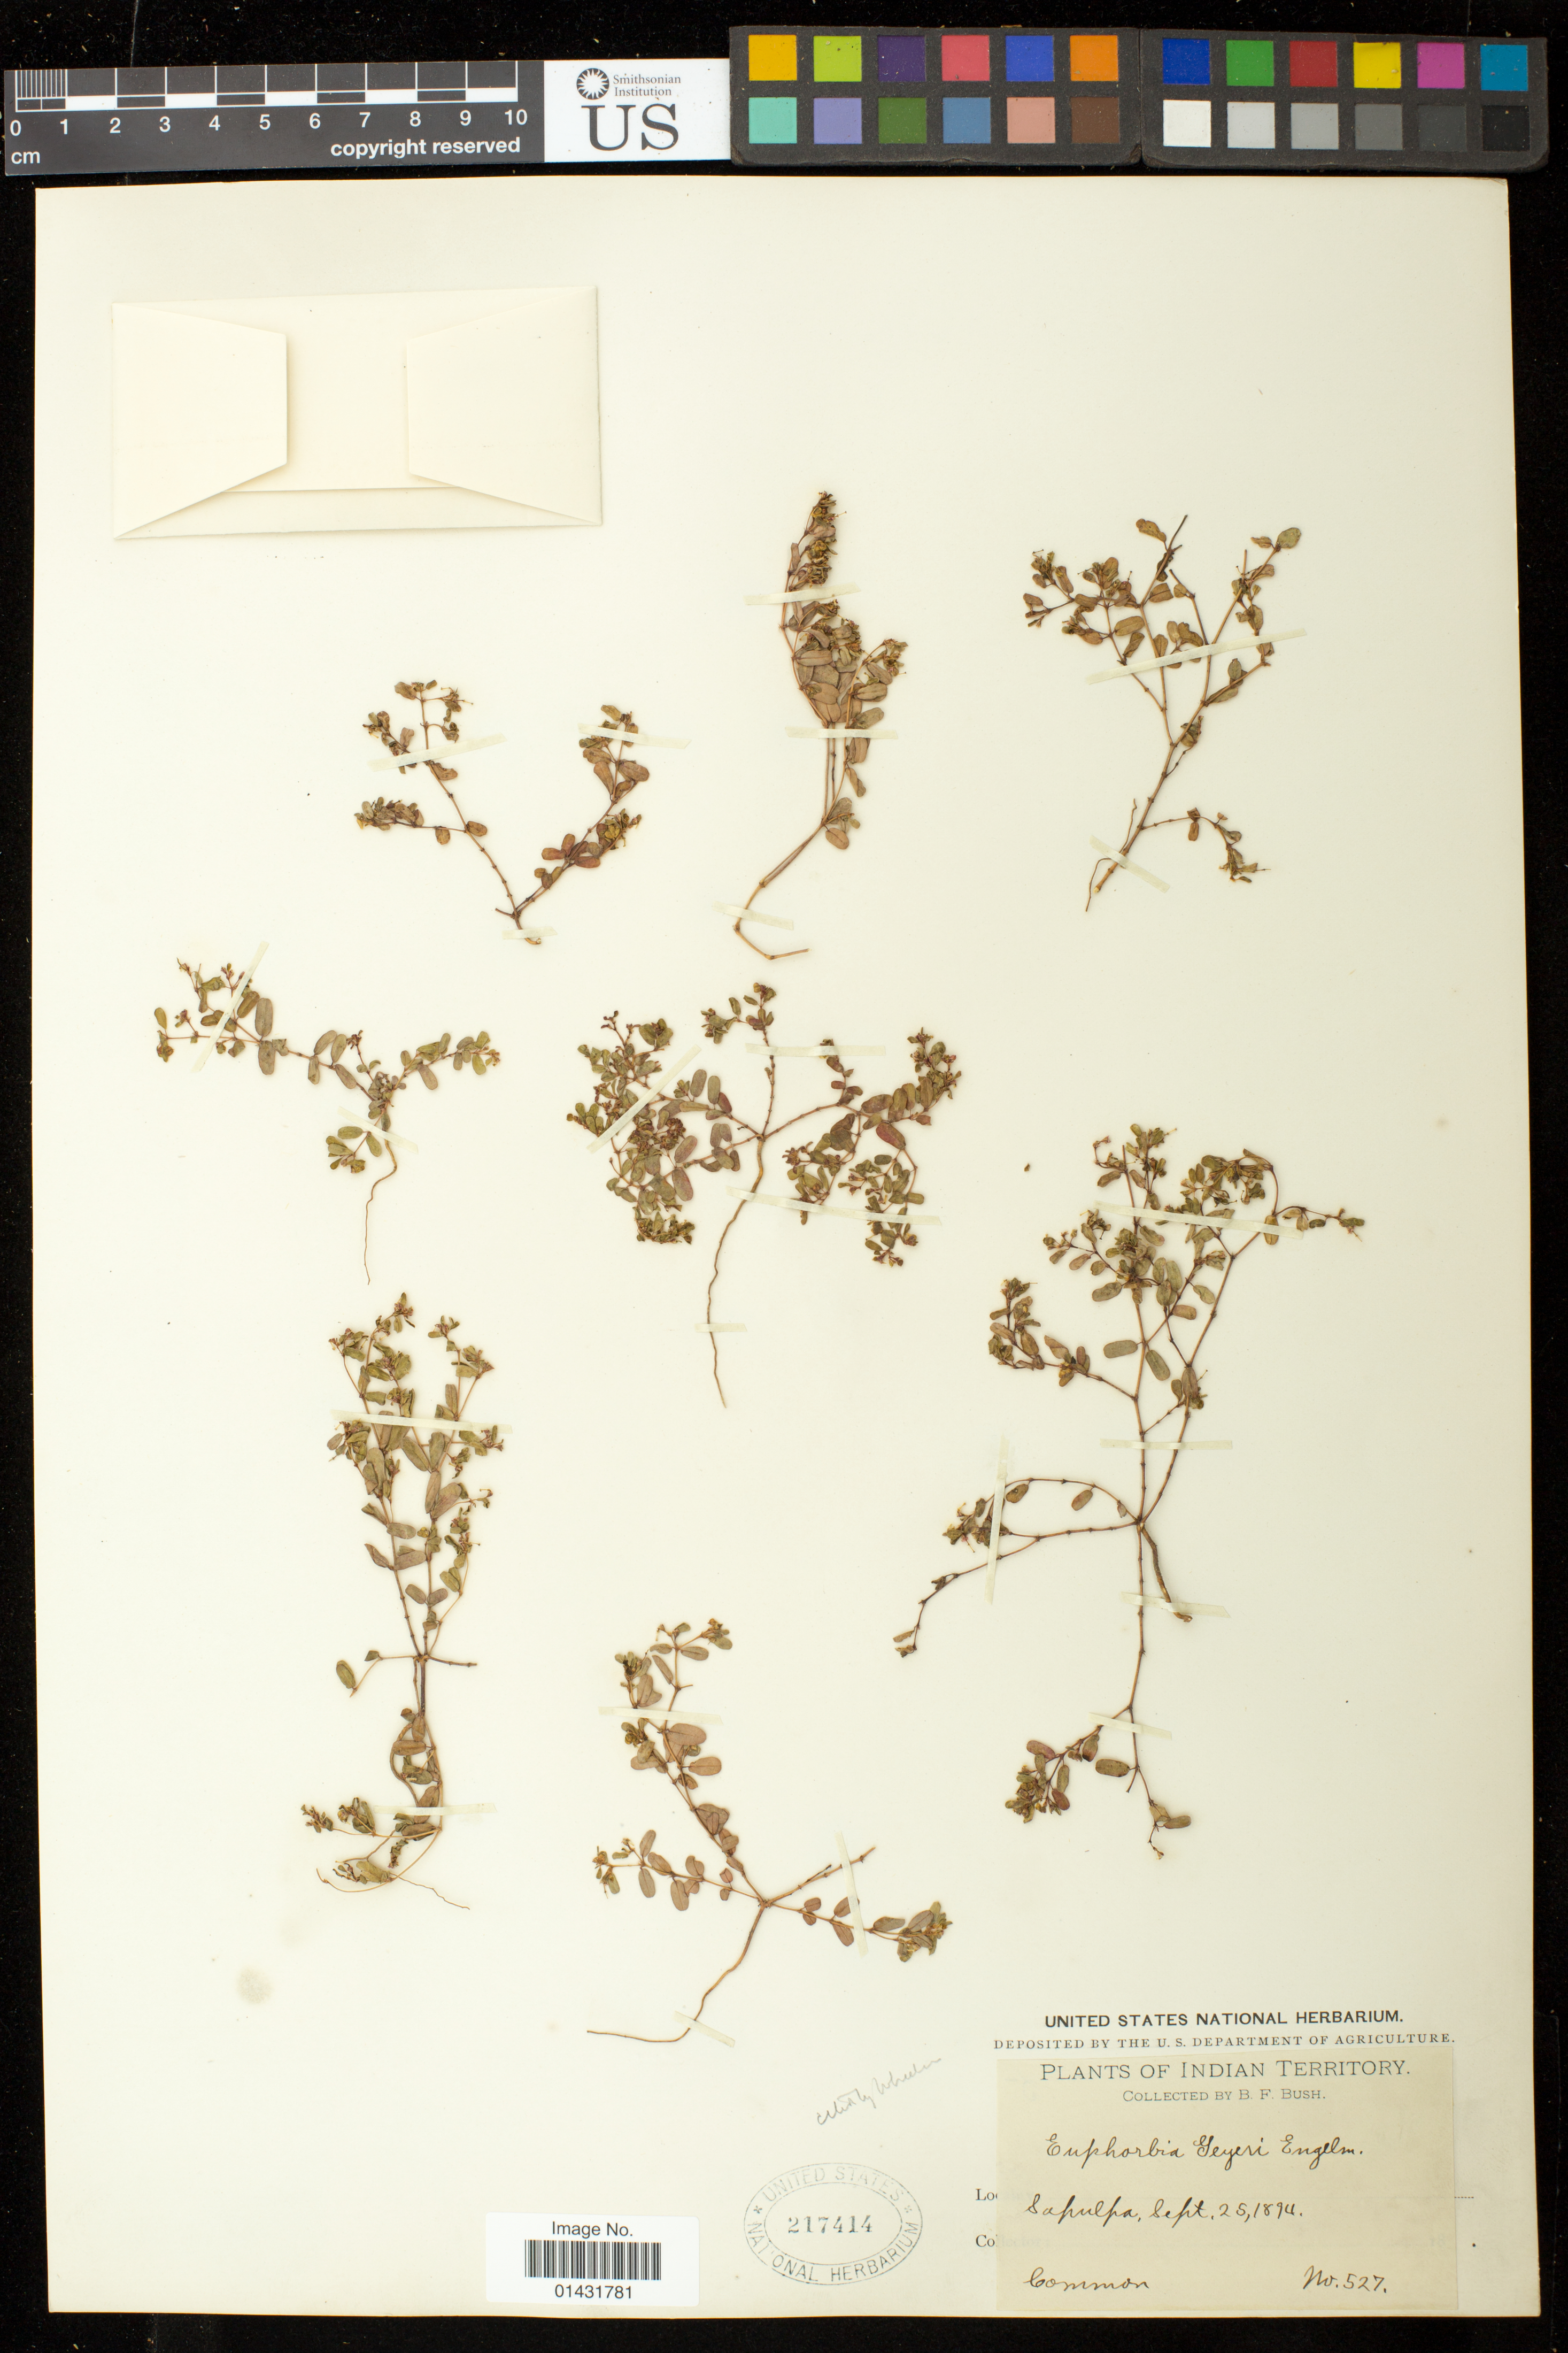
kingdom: Plantae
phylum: Tracheophyta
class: Magnoliopsida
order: Malpighiales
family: Euphorbiaceae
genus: Euphorbia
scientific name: Euphorbia geyeri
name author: Engelm.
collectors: B. F. Bush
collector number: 527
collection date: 1894-09-25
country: United States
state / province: Oklahoma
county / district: Creek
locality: Indian Territory; Sapulpa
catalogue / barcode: US 217414